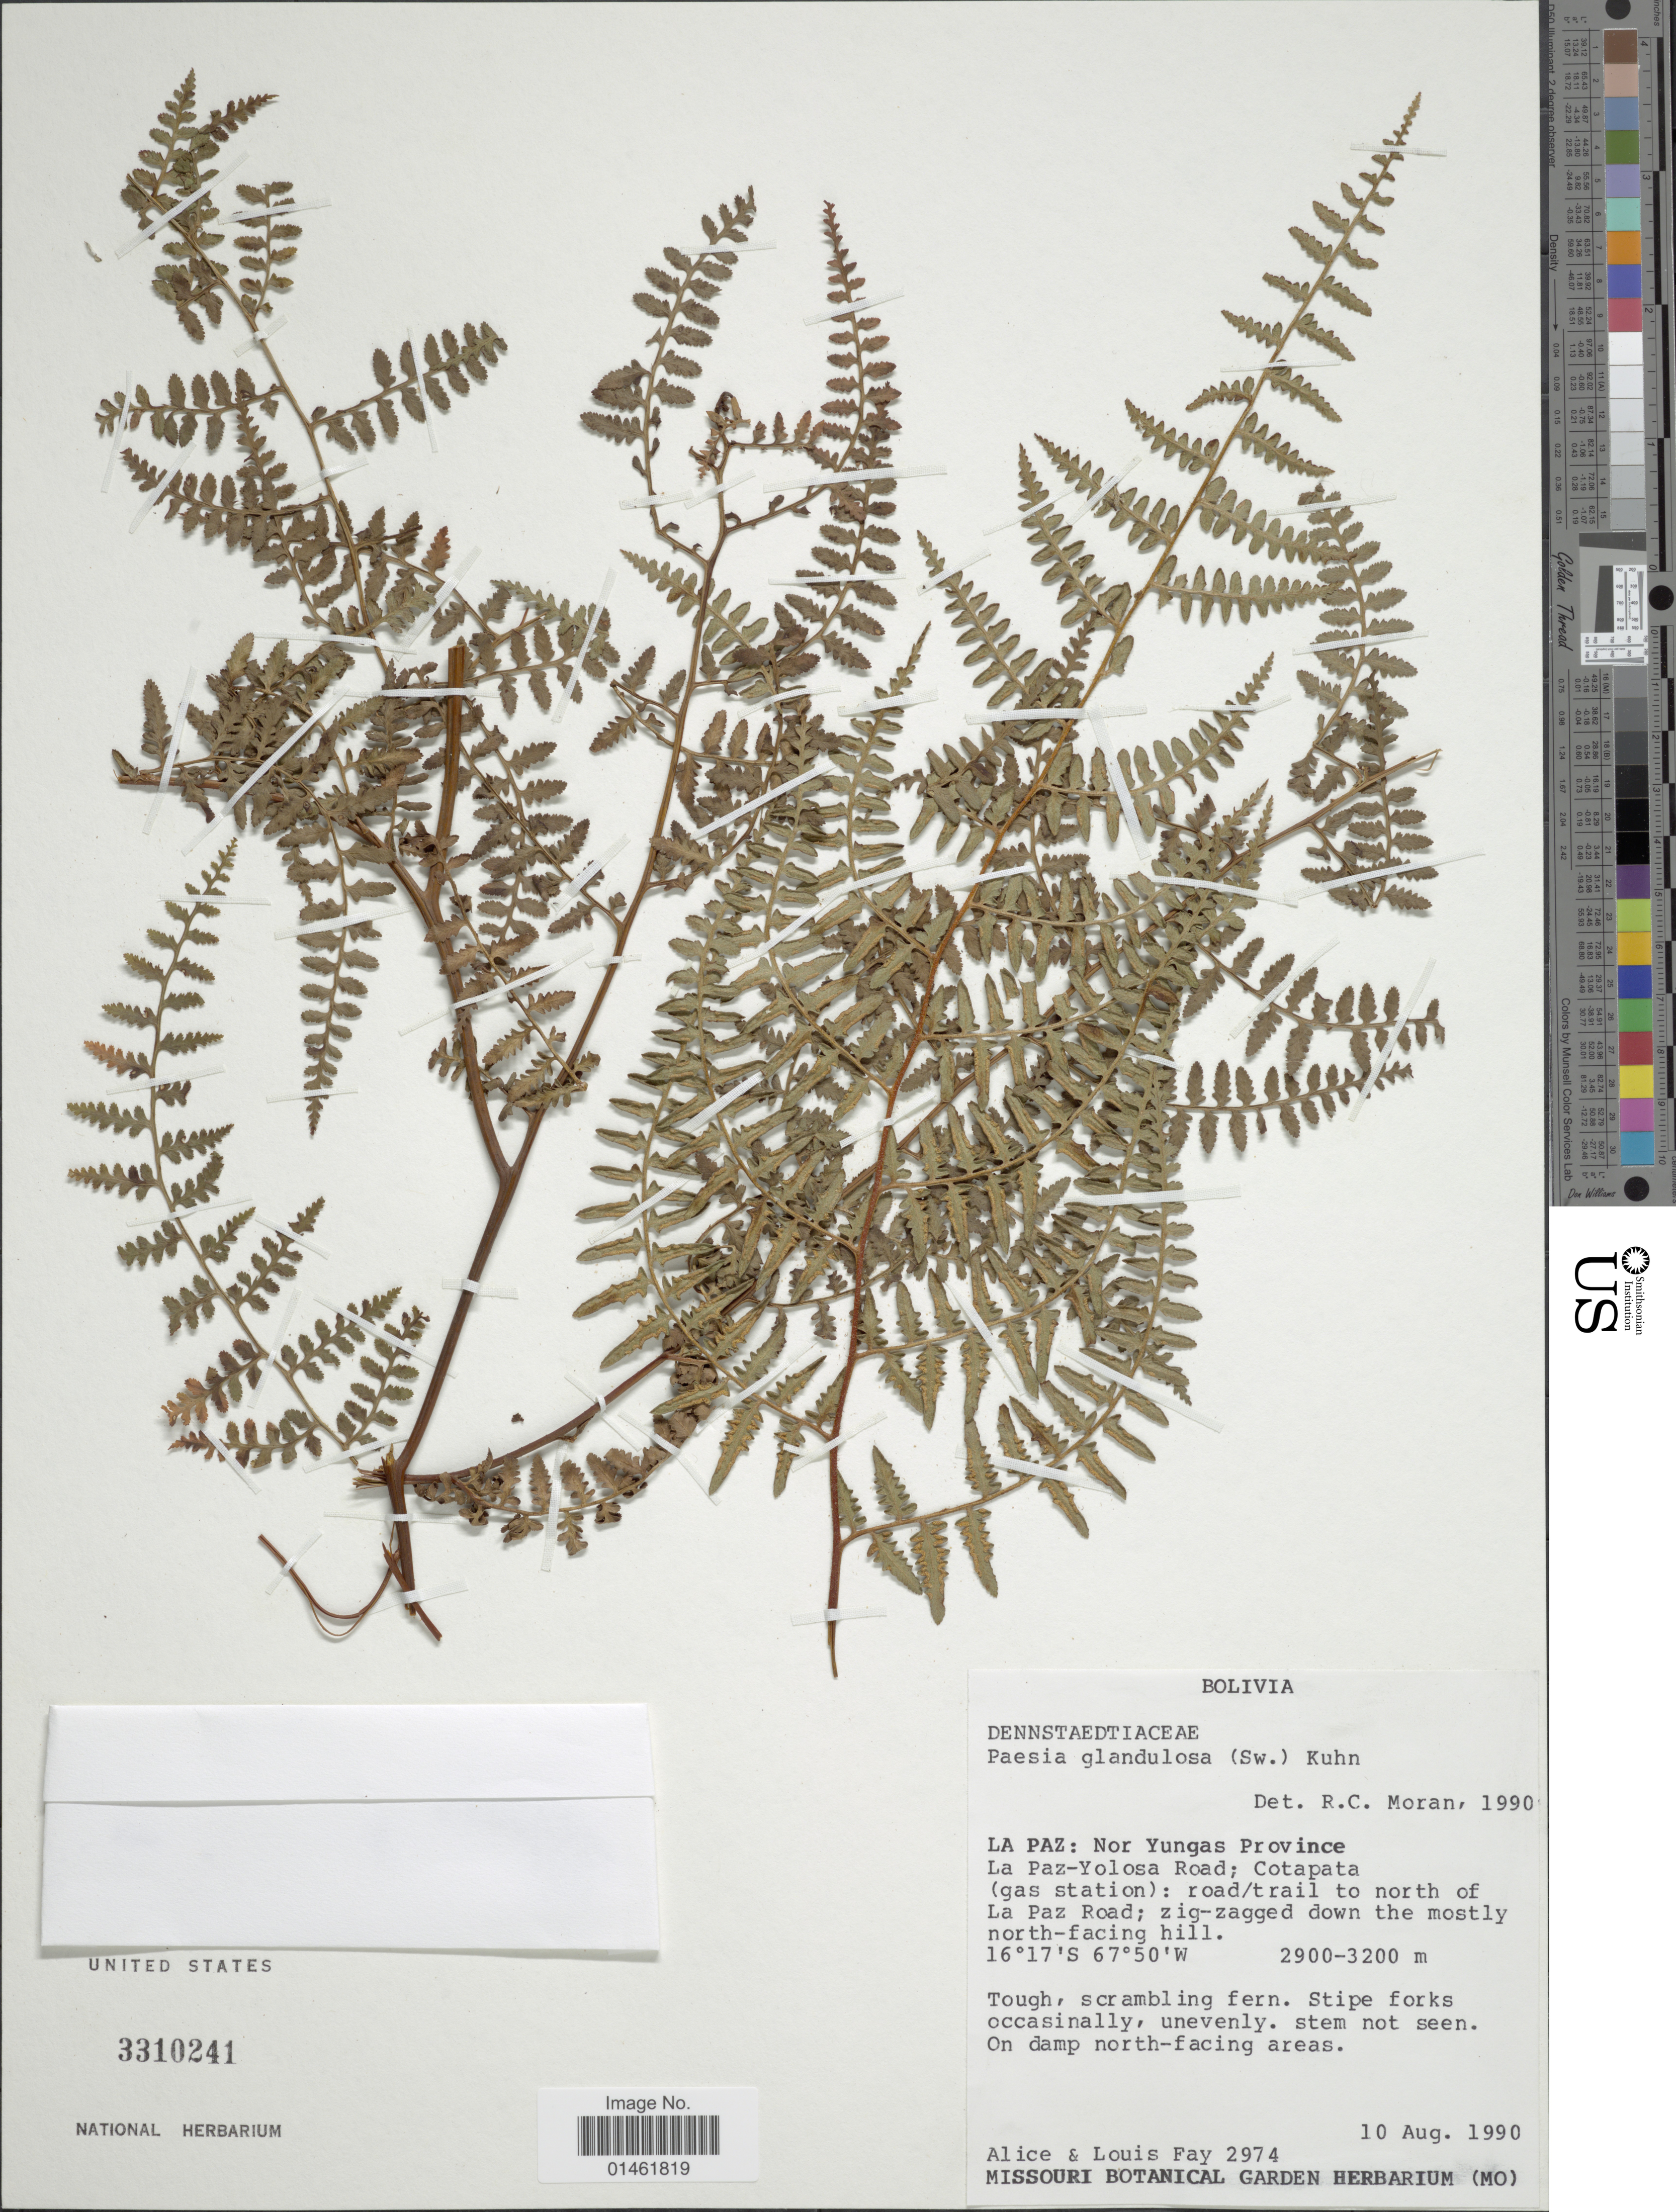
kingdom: Plantae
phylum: Tracheophyta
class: Polypodiopsida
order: Polypodiales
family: Dennstaedtiaceae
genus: Paesia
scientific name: Paesia glandulosa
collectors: A. Fay & L. Fay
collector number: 2974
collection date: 1990-08-10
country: Bolivia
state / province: La Paz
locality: Nor Yungaz Province, La Paz-Yolosa Road; Cotapata (gas station): road/trail to north of La Paz Road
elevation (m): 2900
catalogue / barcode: US 3310241